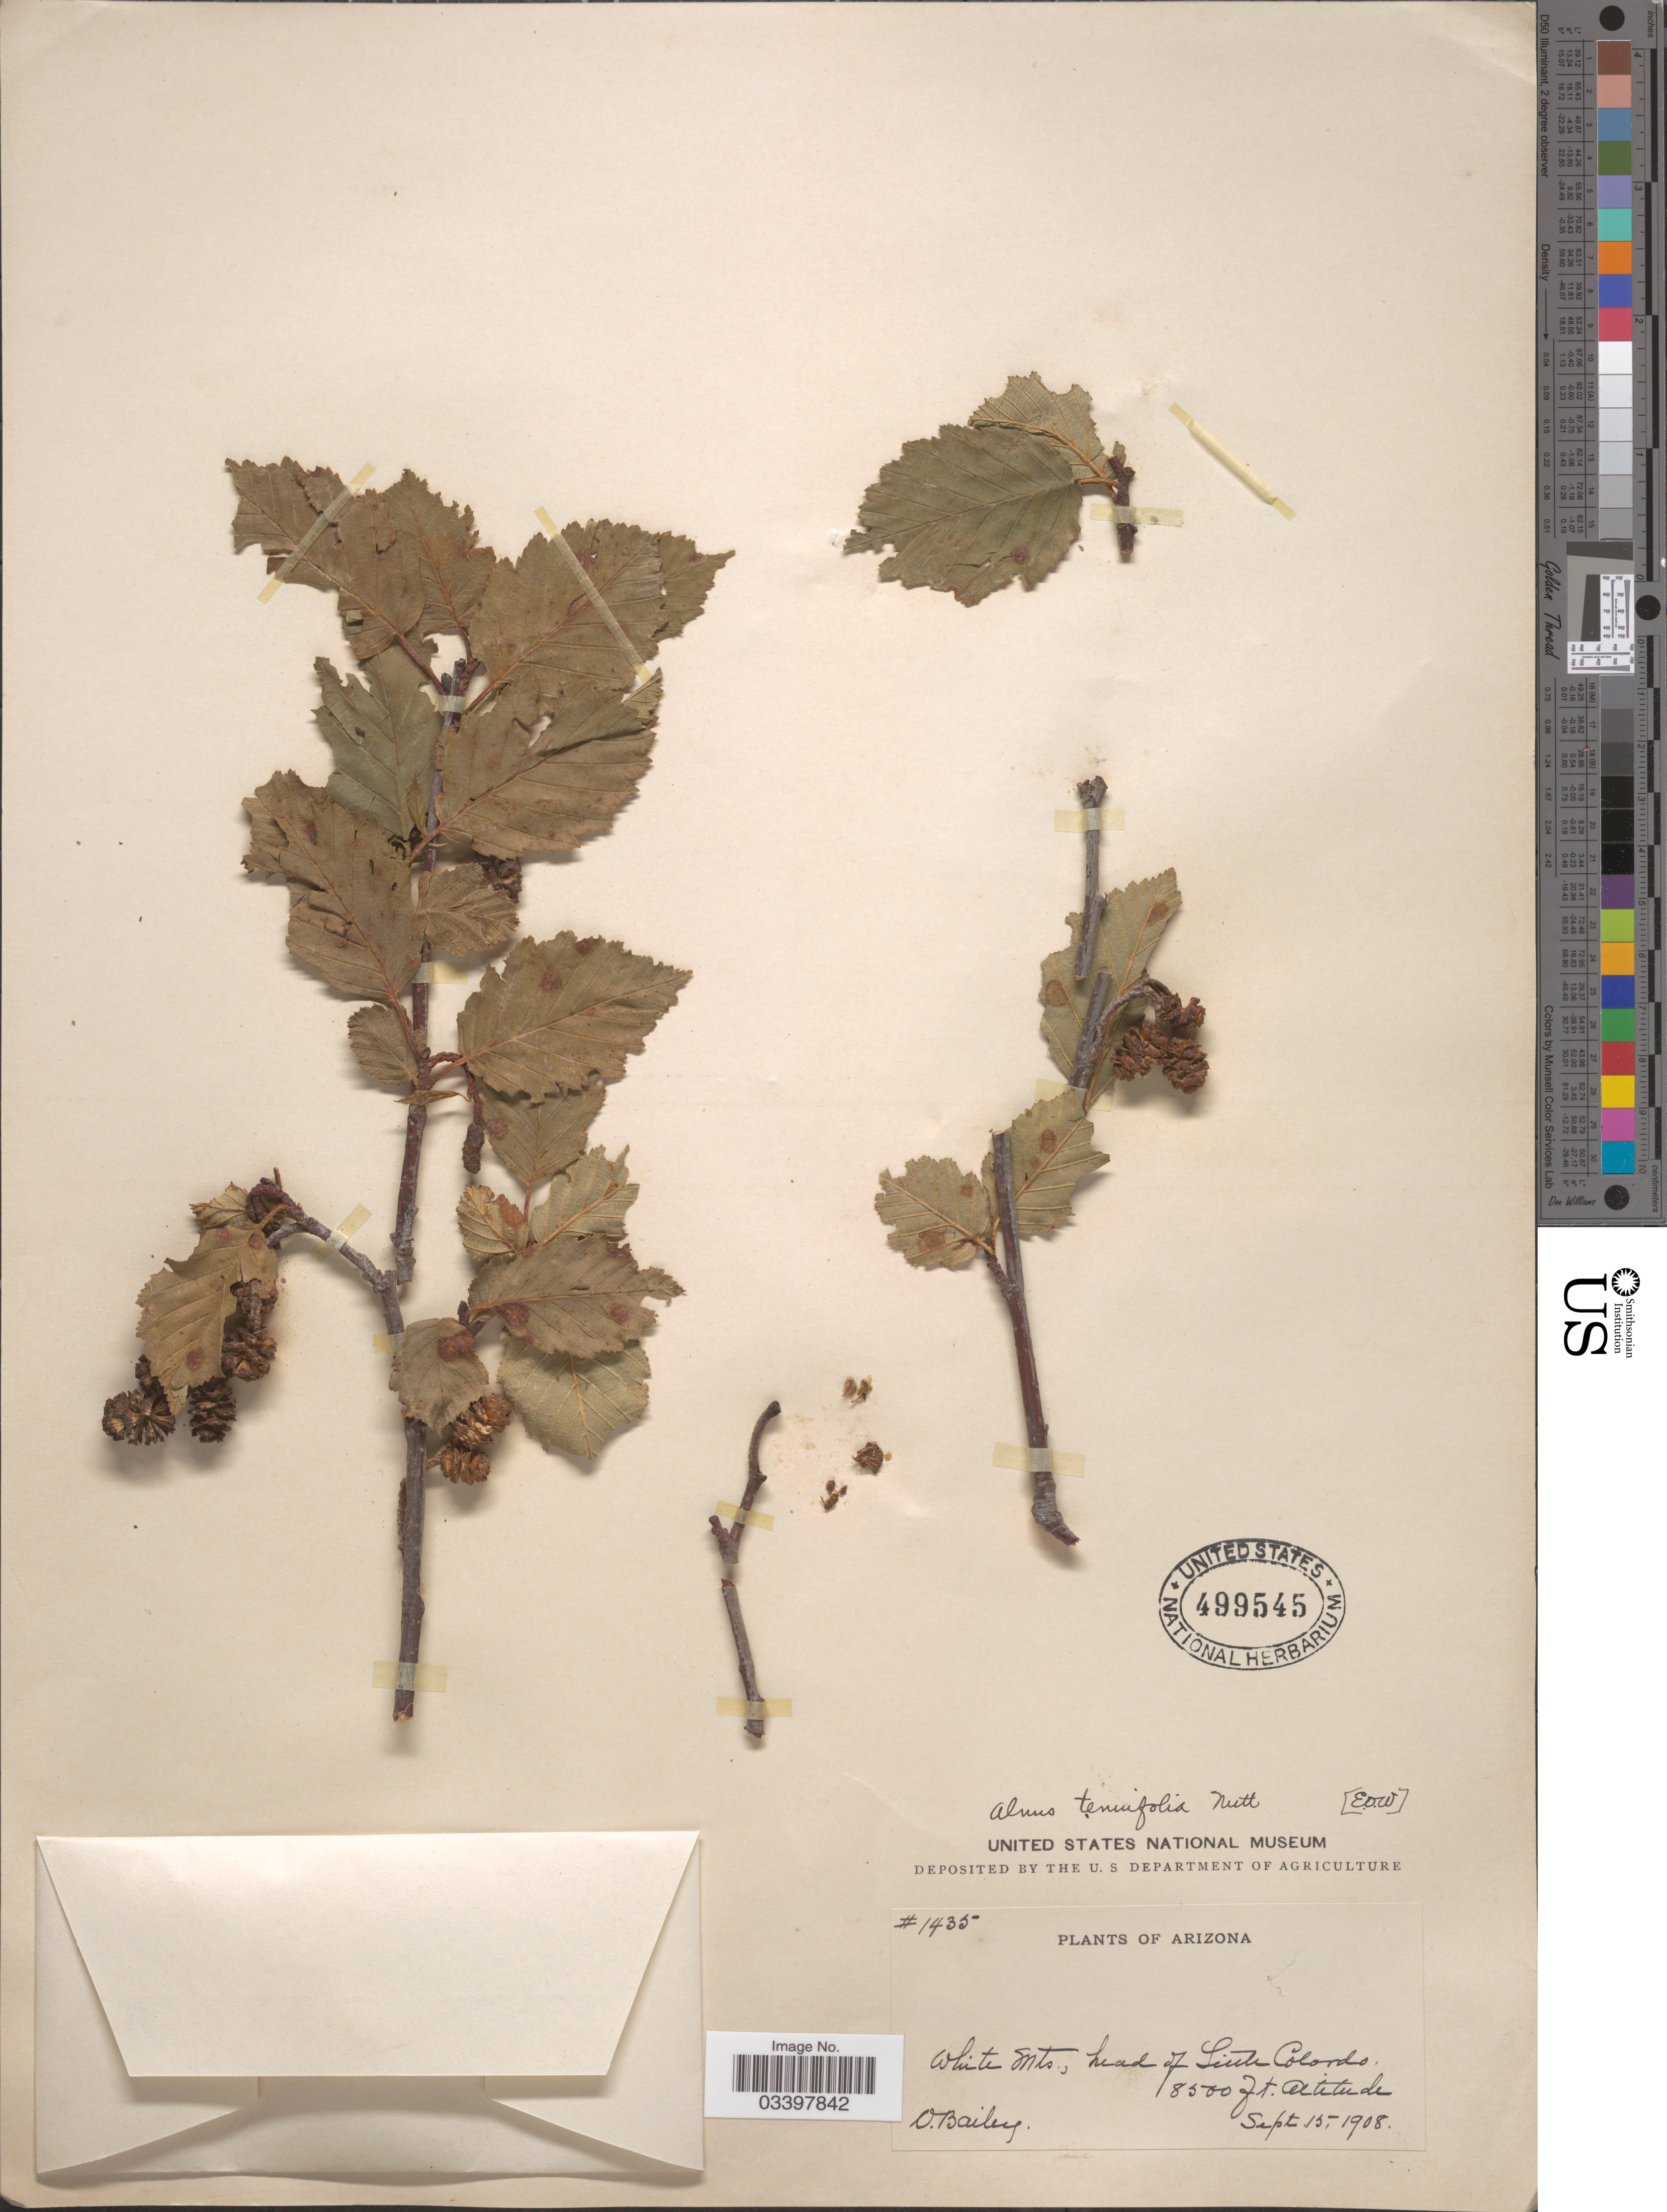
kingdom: Plantae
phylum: Tracheophyta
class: Magnoliopsida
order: Fagales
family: Betulaceae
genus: Alnus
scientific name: Alnus incana subsp. tenuifolia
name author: (Nutt.) Breitung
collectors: O. Bailey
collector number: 1435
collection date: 1908-09-15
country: United States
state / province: Arizona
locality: White Mts., head of Little Colorado.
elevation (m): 2591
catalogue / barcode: US 499545